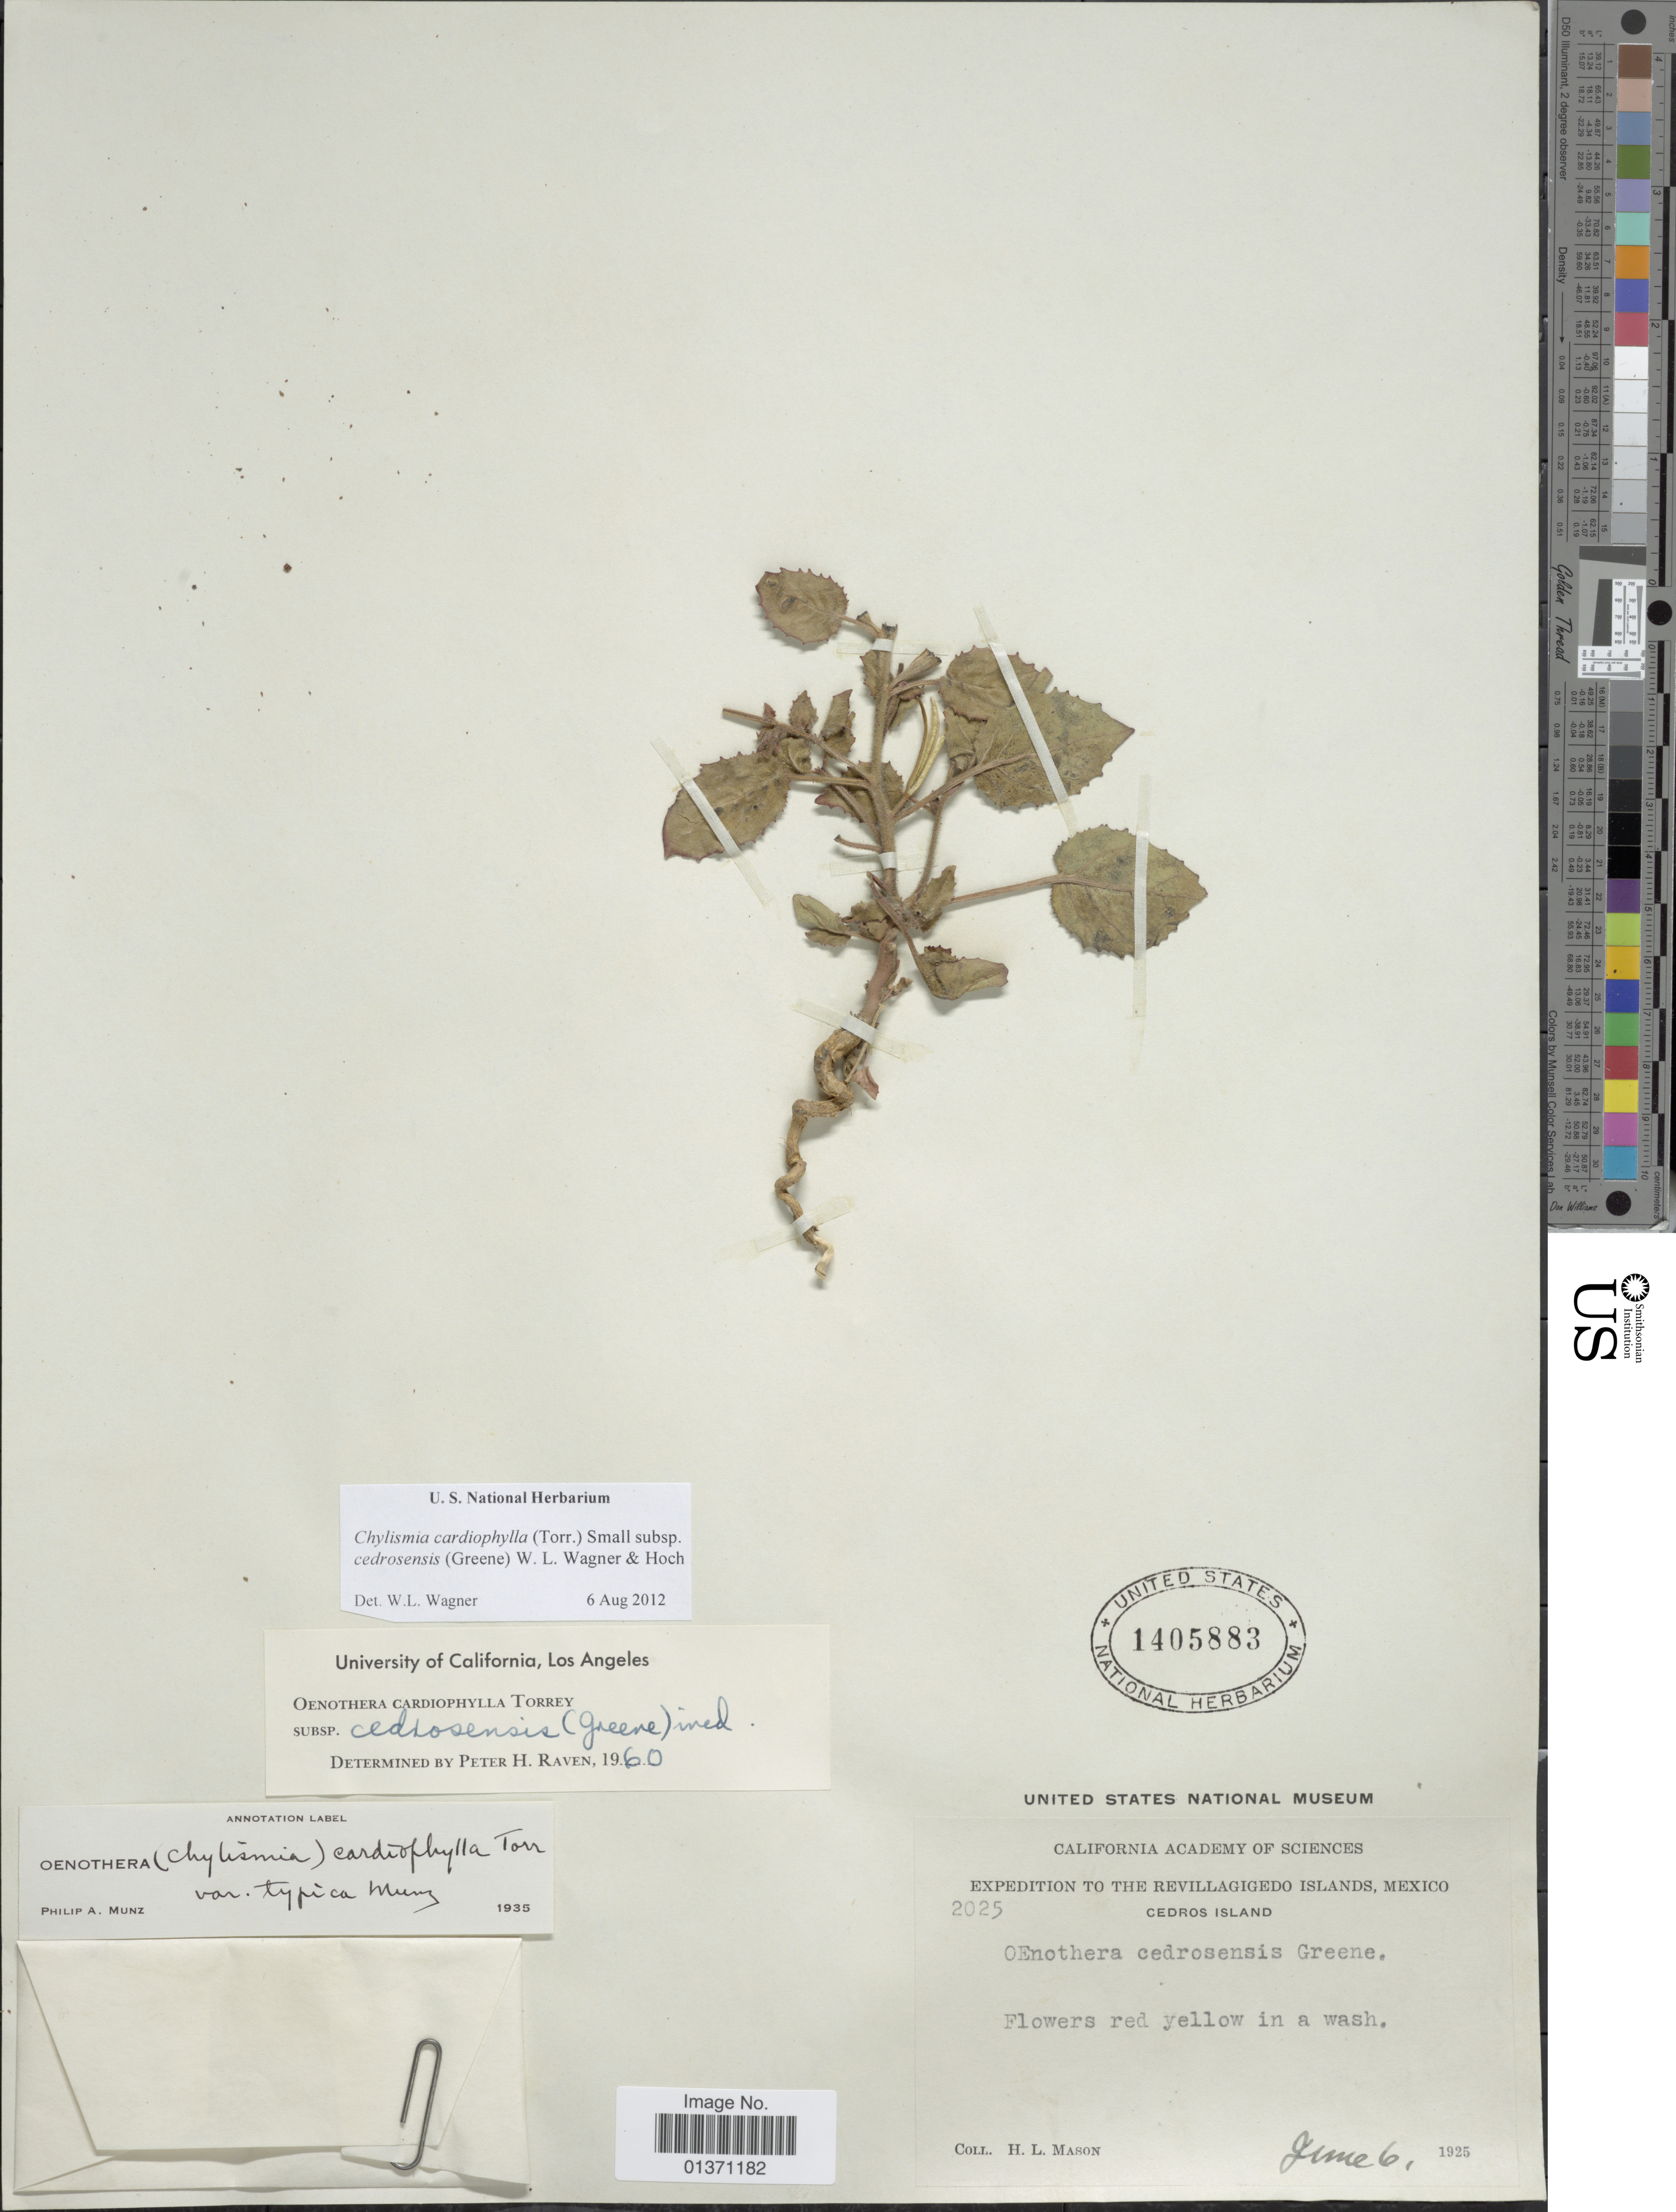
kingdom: Plantae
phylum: Tracheophyta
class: Magnoliopsida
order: Myrtales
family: Onagraceae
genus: Chylismia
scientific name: Chylismia cardiophylla subsp. cedrosensis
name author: (Greene) W.L. Wagner & Hoch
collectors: H. L. Mason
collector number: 2025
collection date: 1925-06-06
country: Mexico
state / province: Colima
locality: Cedros Island. Revillagigedo Islands.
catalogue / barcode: US 1405883